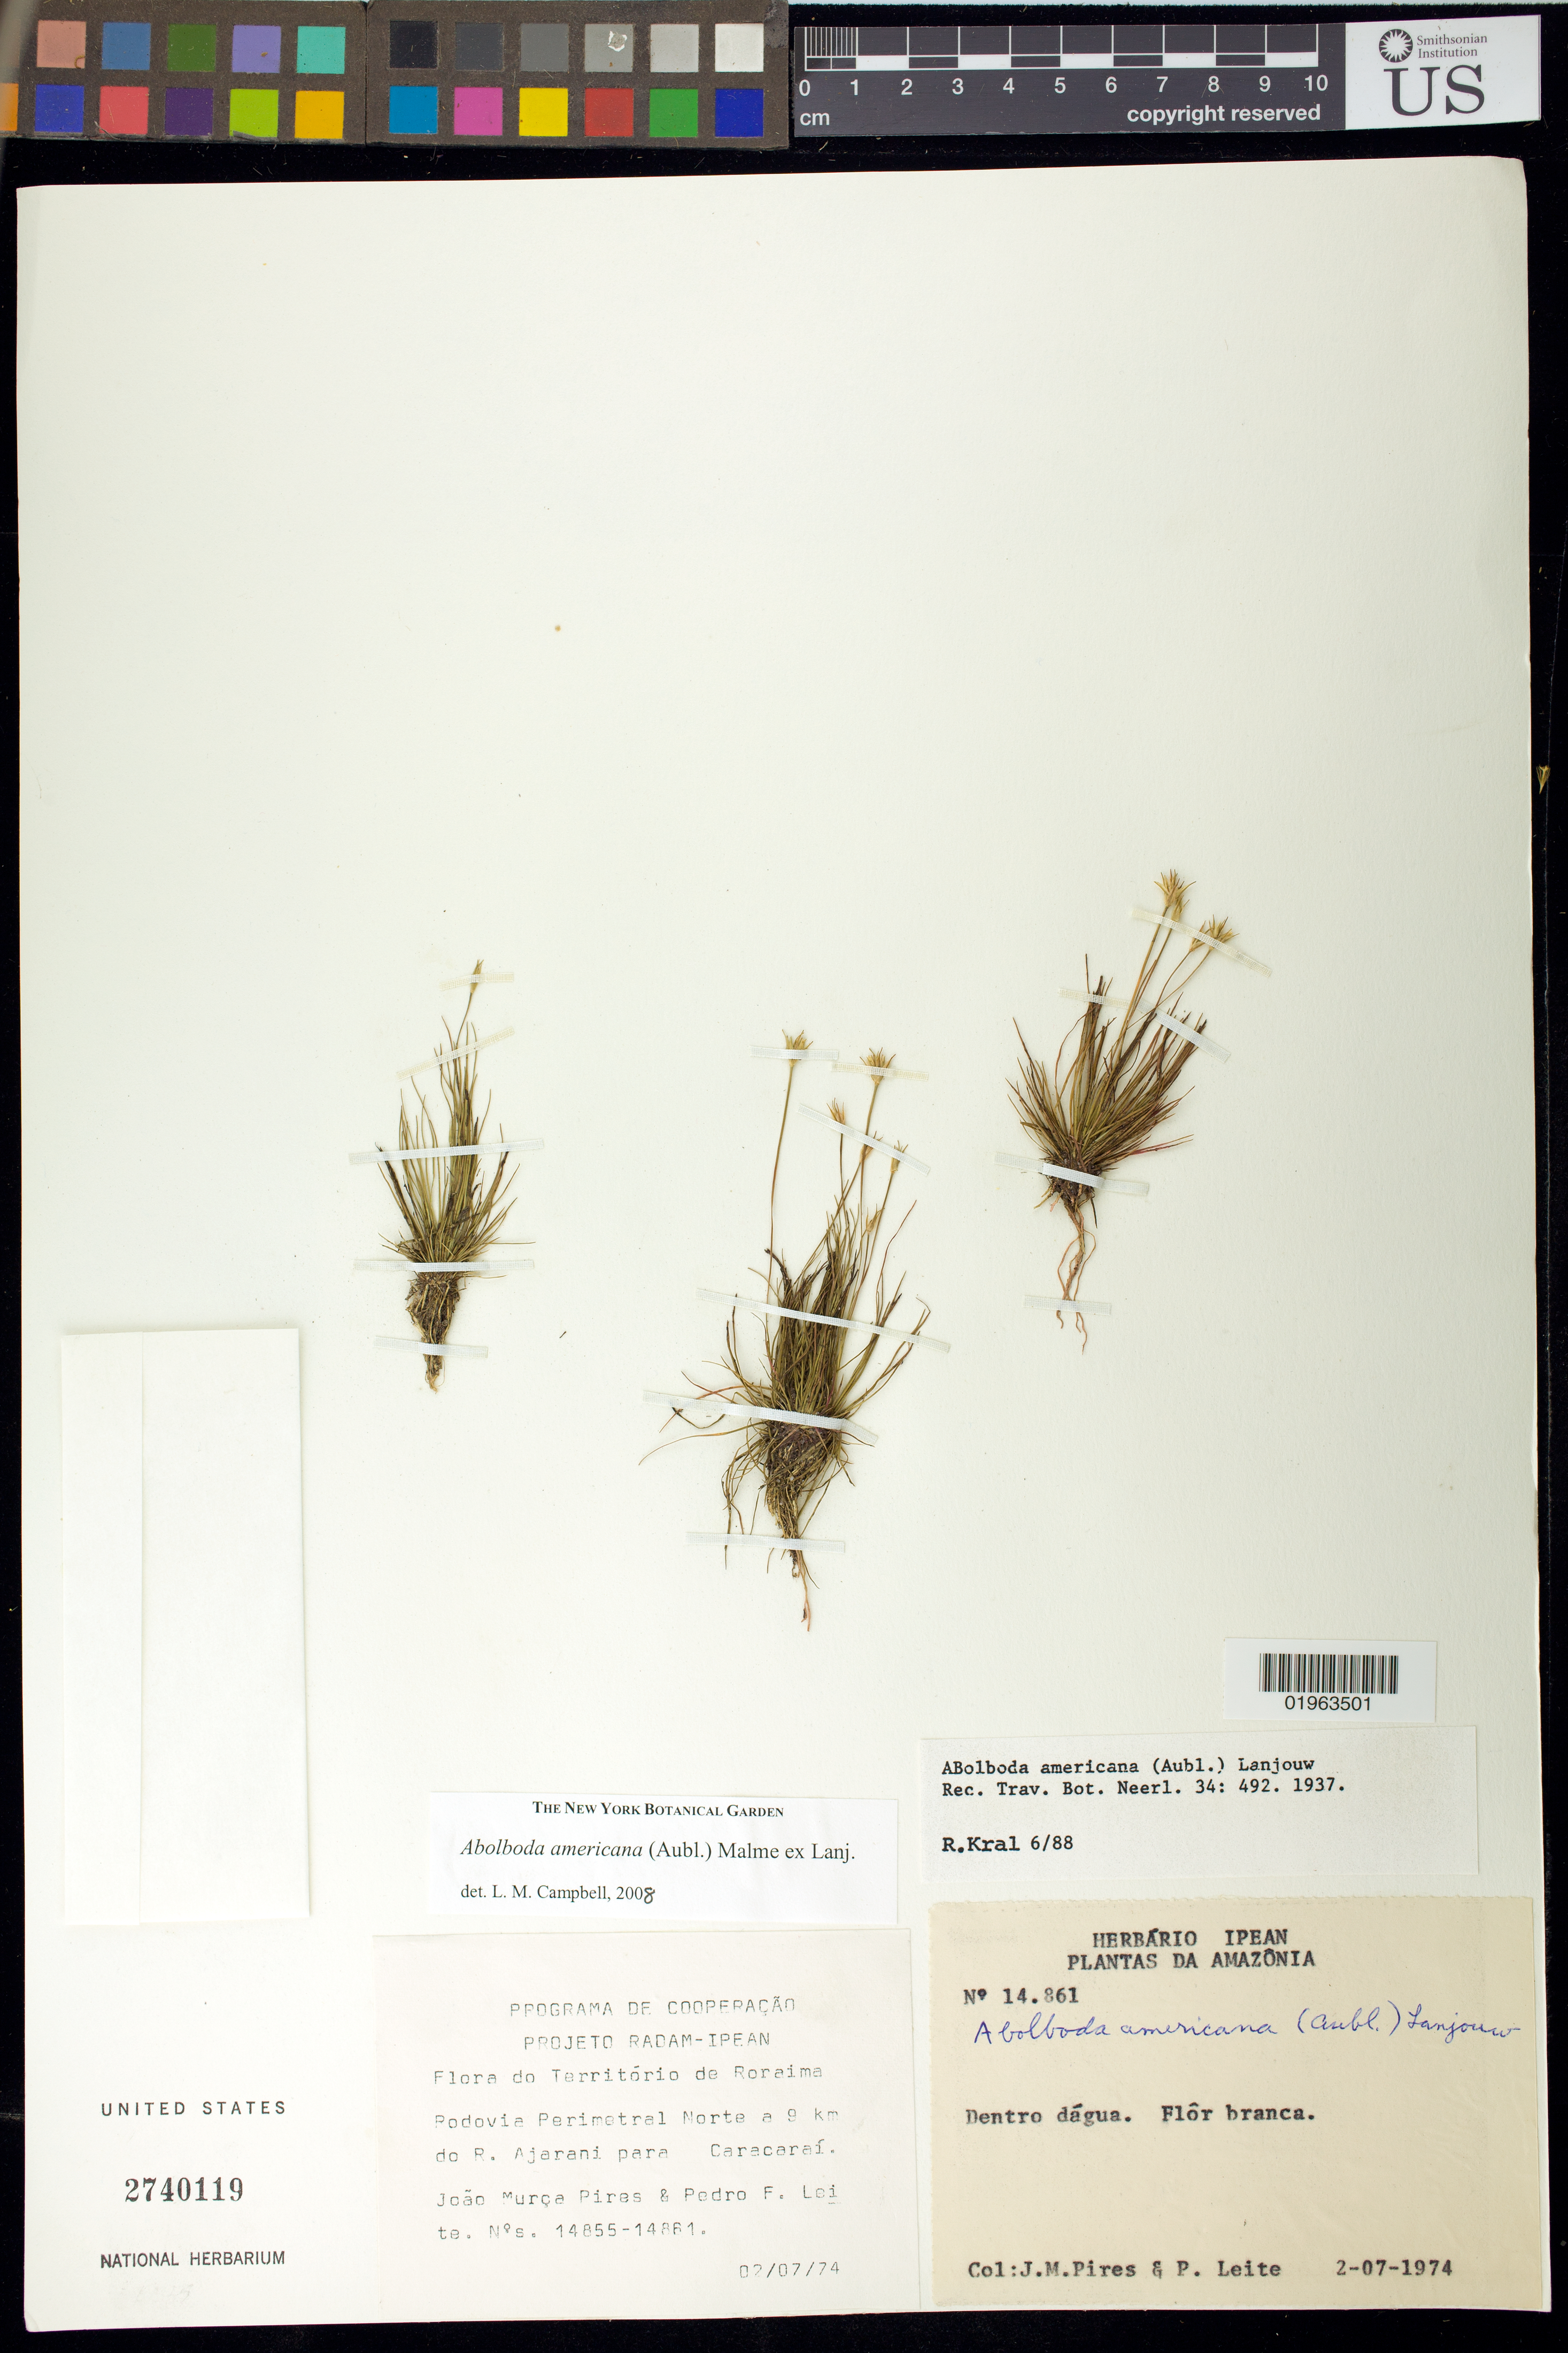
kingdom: Plantae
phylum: Tracheophyta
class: Liliopsida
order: Poales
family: Xyridaceae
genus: Abolboda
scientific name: Abolboda americana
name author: (Aubl.) Lanj.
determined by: Campbell, L. M.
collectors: J. M. Pires & P. Leite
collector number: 14861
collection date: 1974-07-02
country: Brazil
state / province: Roraima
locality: Rodovia Perimetral Norte a 9 km do R. Ajarani para Caracaraí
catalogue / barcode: US 2740119